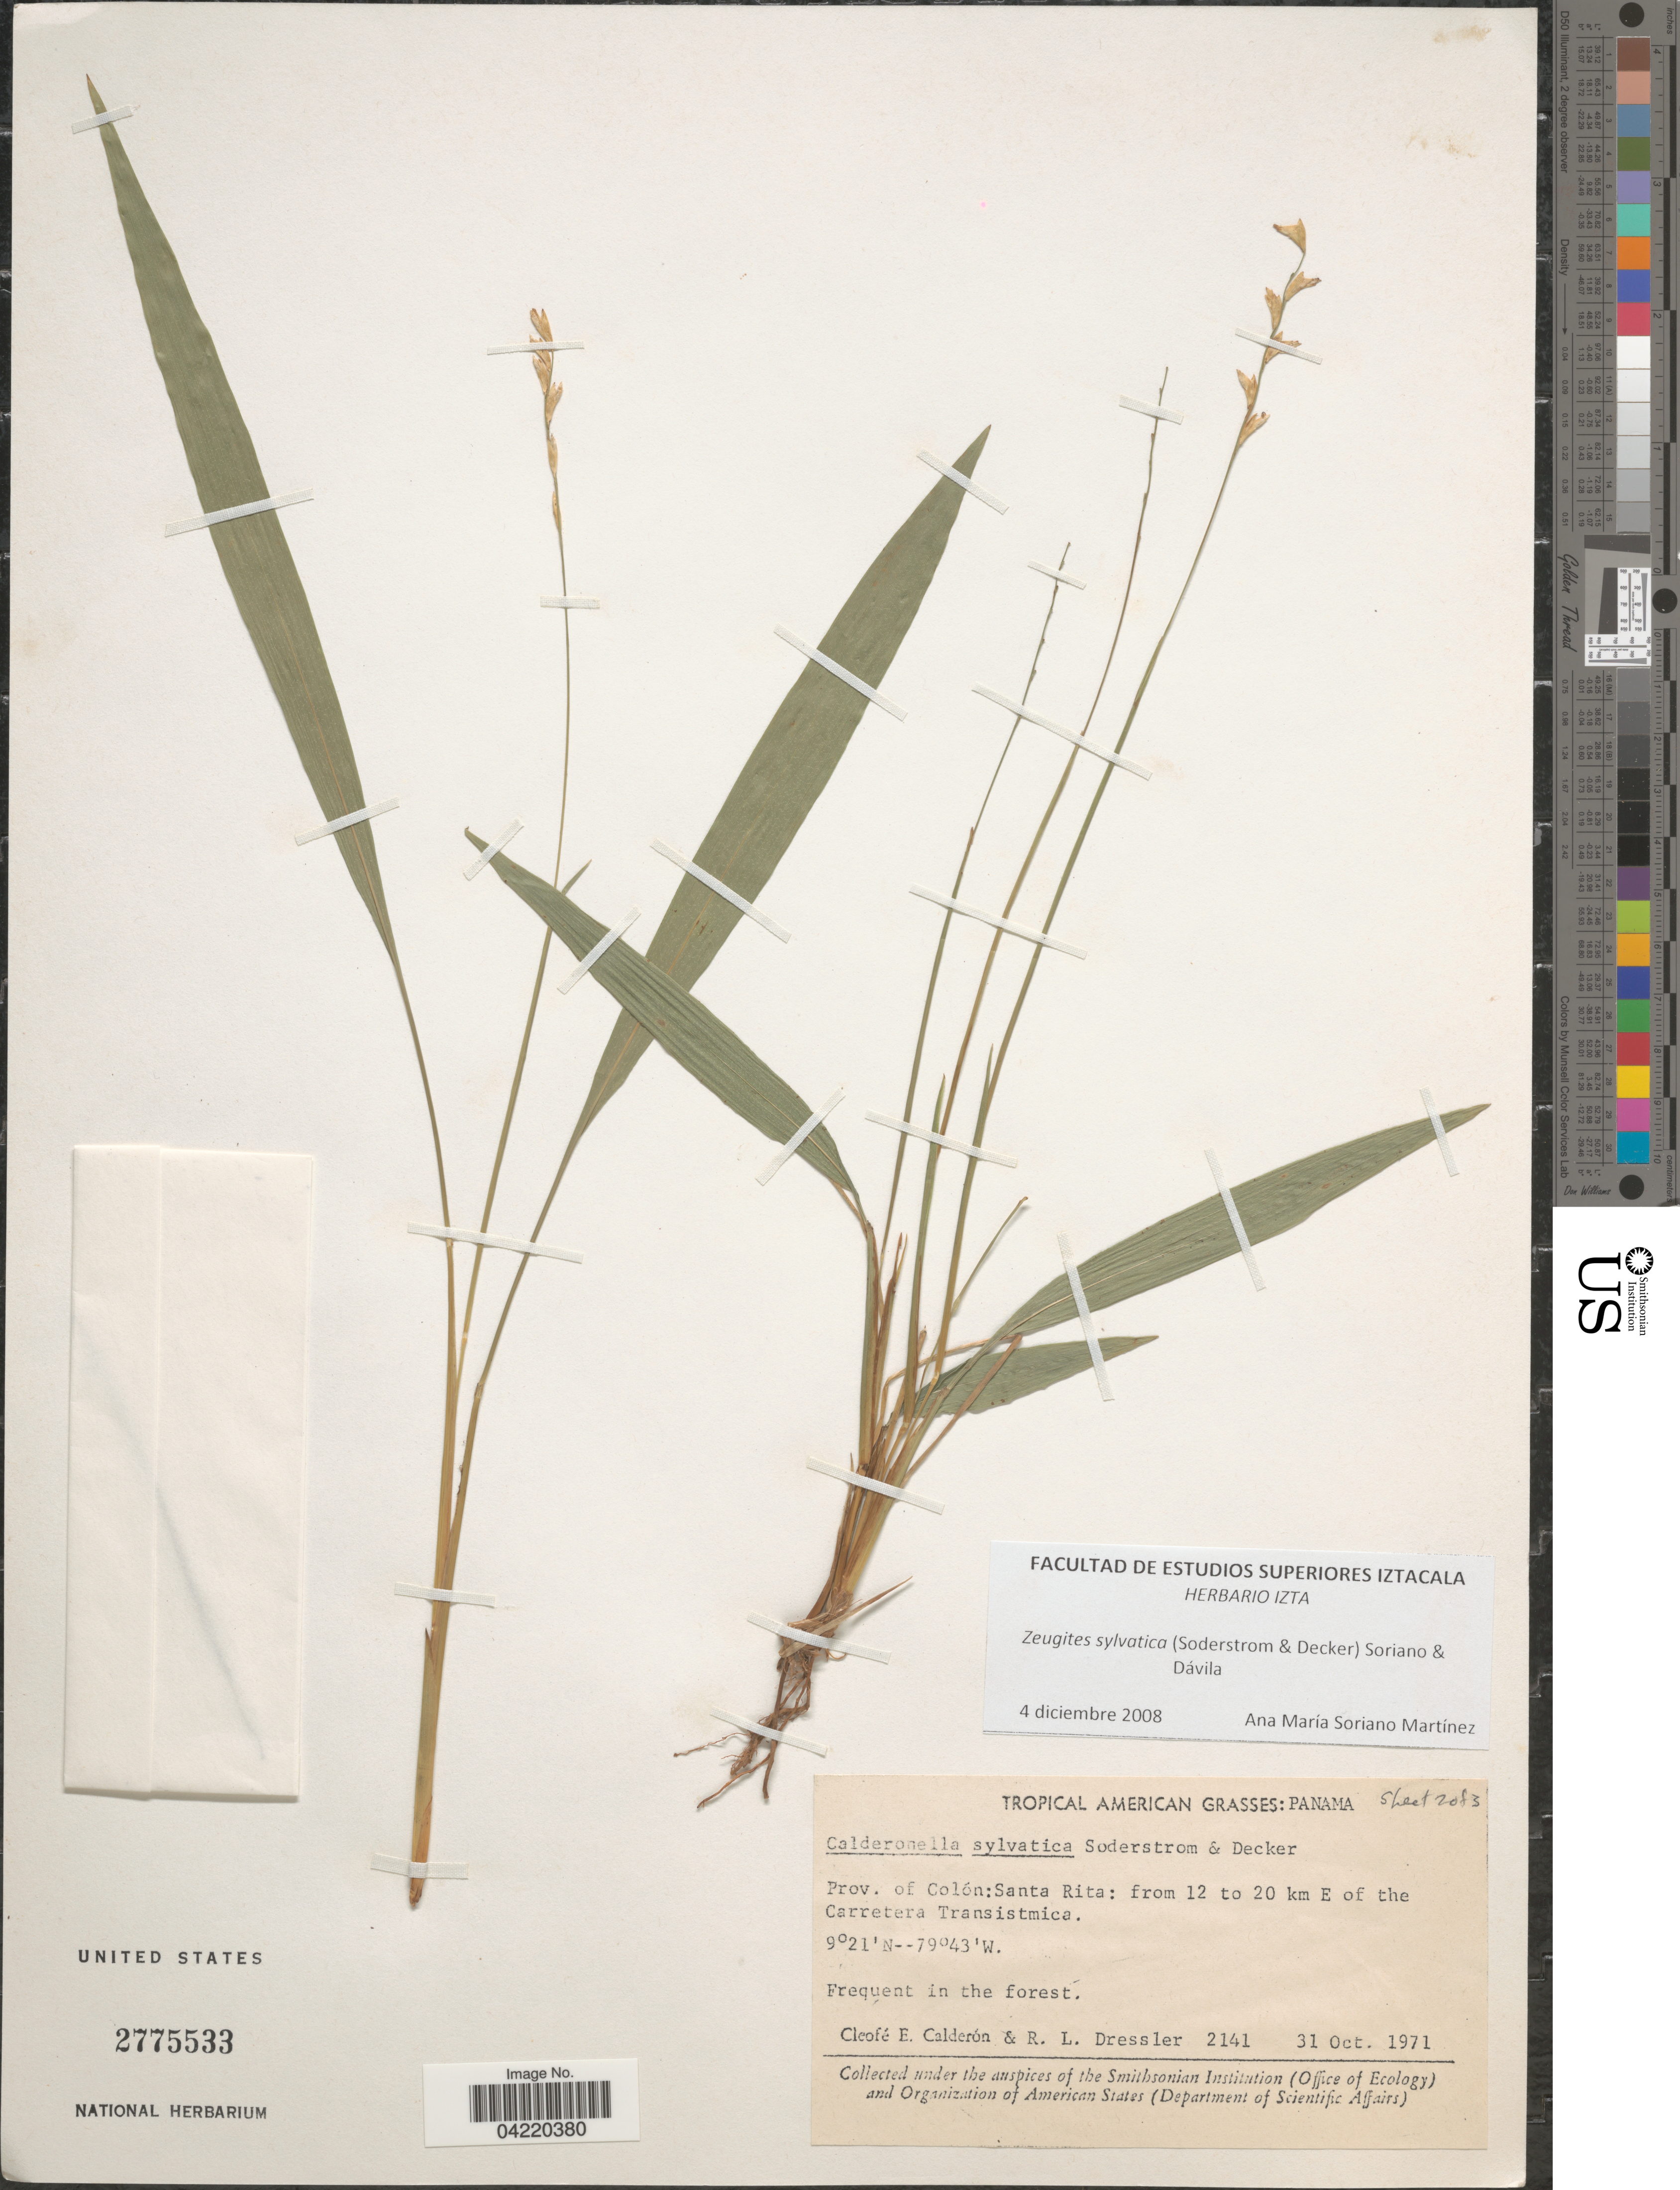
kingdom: Plantae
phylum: Tracheophyta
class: Liliopsida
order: Poales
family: Poaceae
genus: Zeugites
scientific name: Zeugites sylvaticus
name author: (Soderstr. & H. F. Decker) A.M. Soriano & Dávila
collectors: C. E. Calderón & R. Dressler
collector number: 2141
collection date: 1971-10-31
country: Panama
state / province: Colón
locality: Tropical American Grasses: Panama. Santa Rita: from 12 to 20 km E of the Carretera Transistmica.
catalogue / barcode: US 2775533